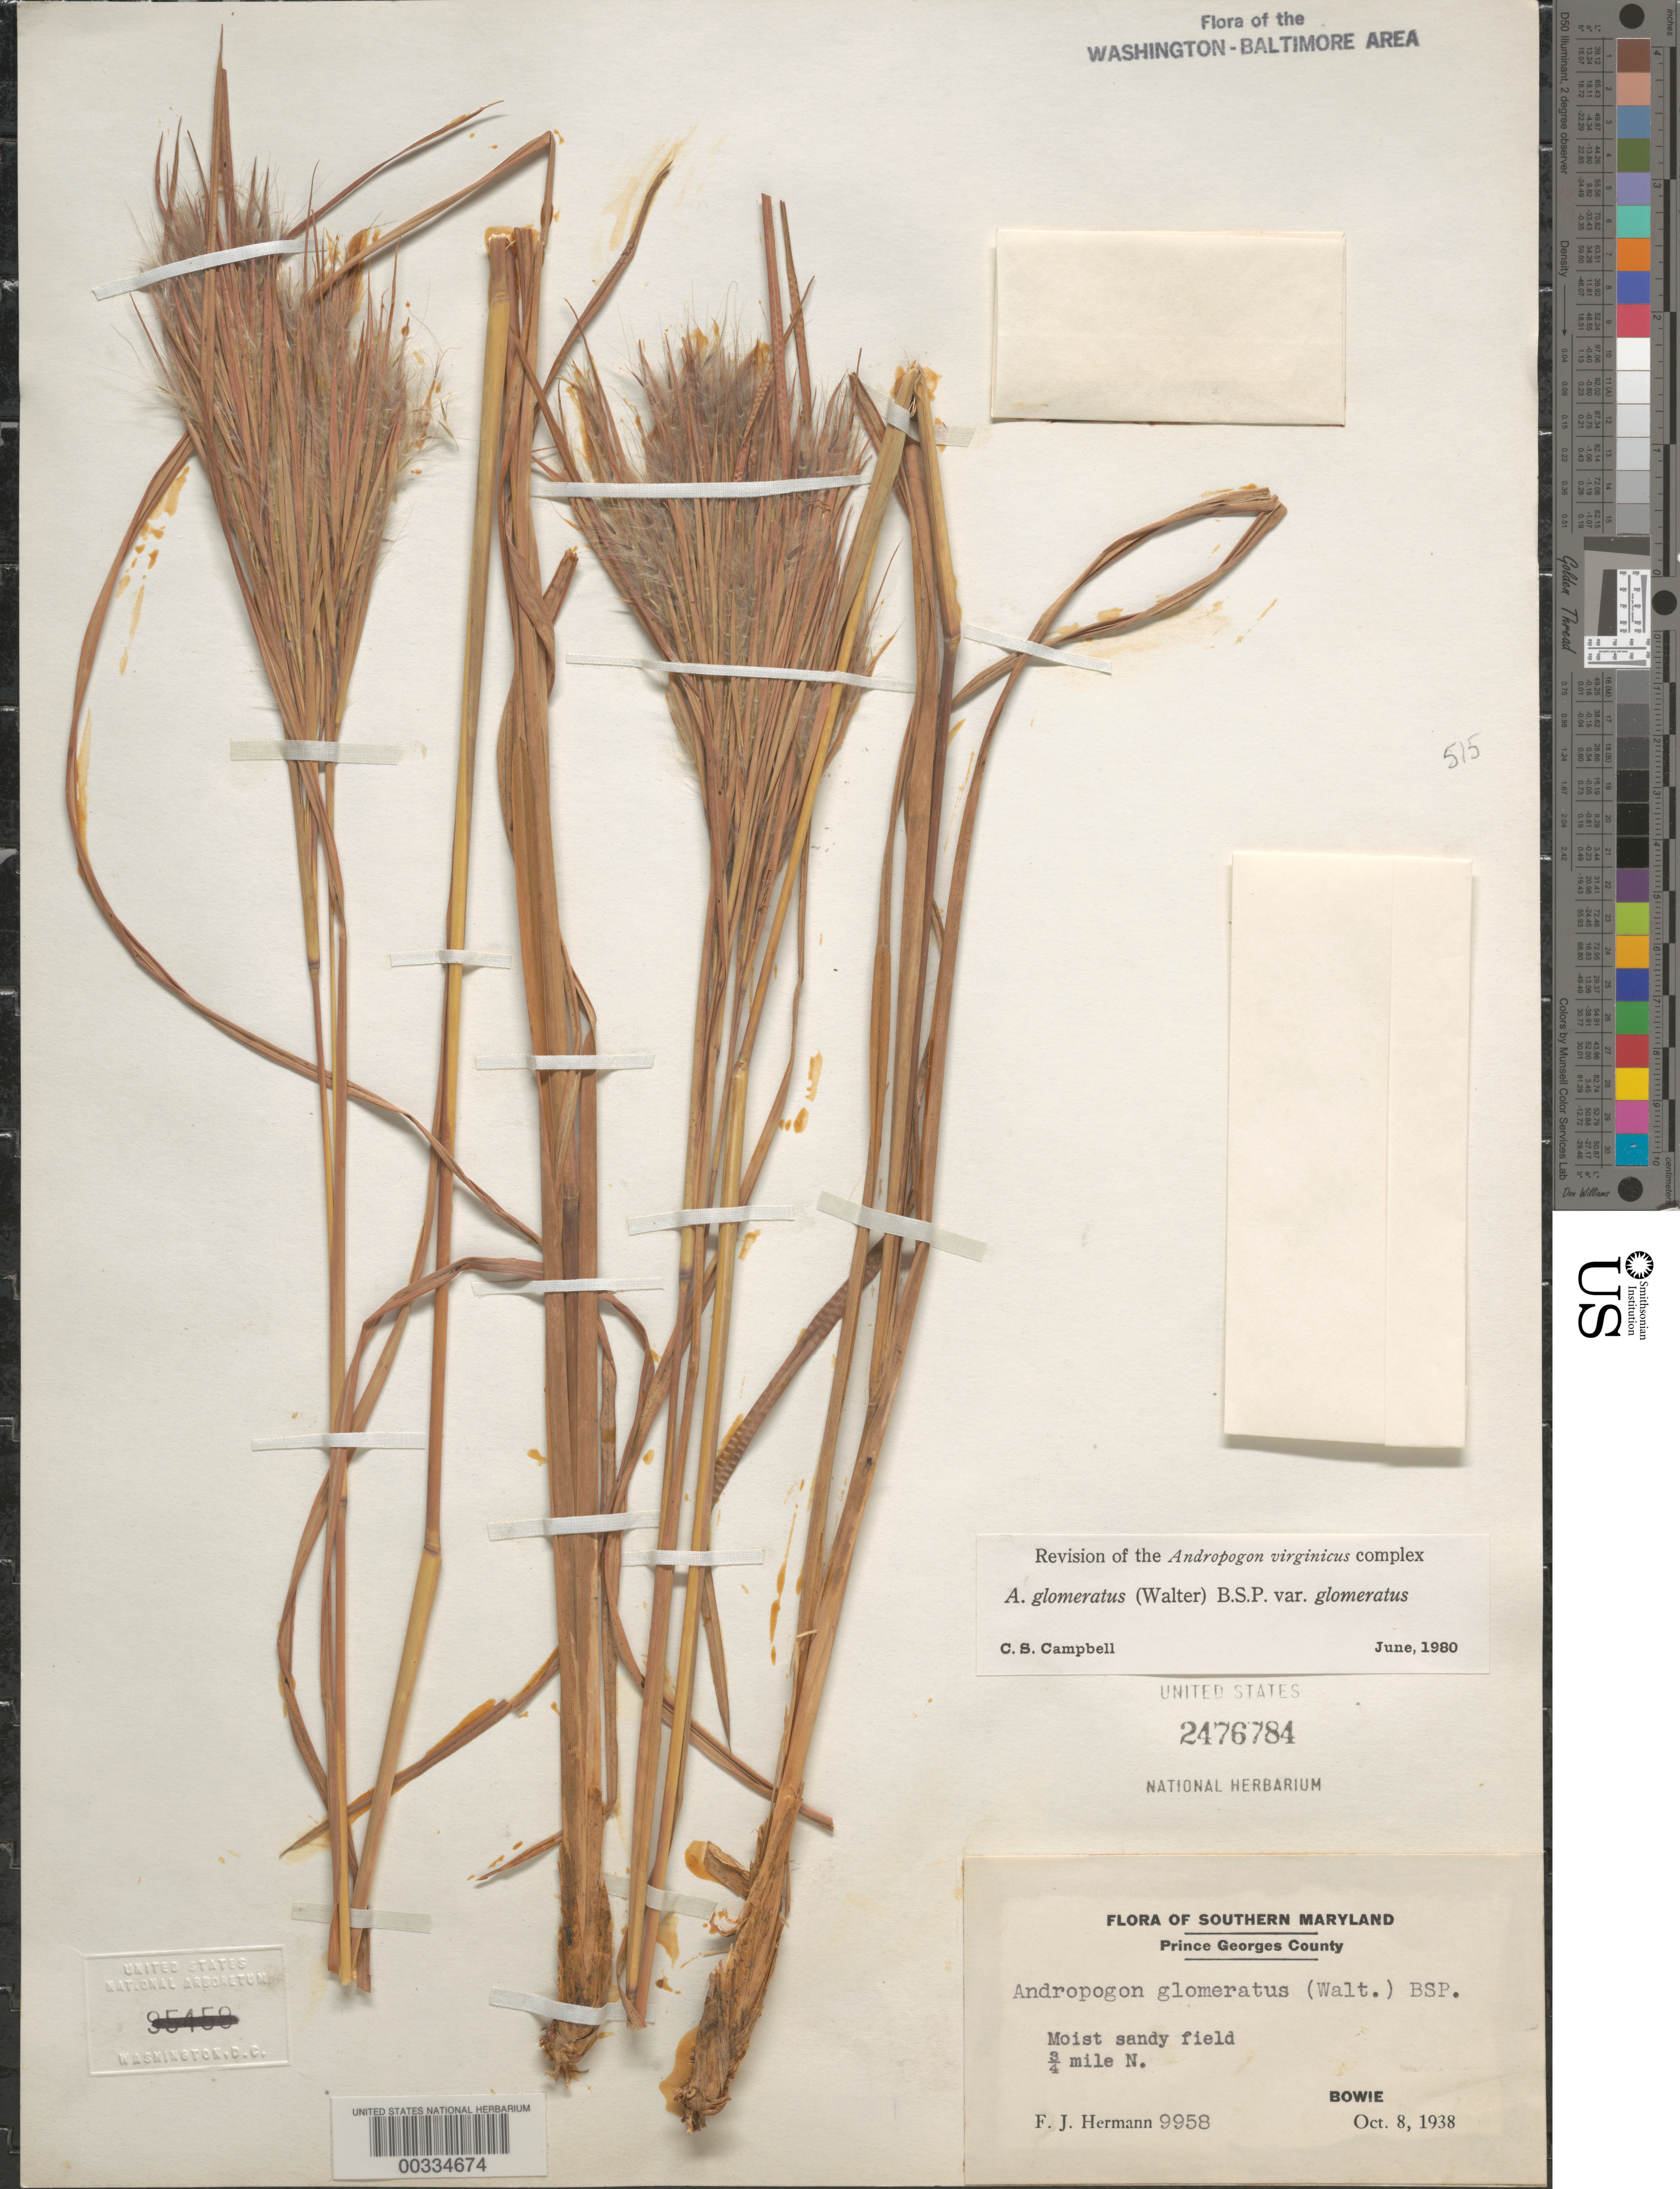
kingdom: Plantae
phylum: Tracheophyta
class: Liliopsida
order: Poales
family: Poaceae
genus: Andropogon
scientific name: Andropogon glomeratus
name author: (Walter) Britton, Stearns & Poggenb.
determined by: Campbell, C. S.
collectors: F. J. Hermann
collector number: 9958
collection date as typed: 08 Oct 1938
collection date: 1938-10-08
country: United States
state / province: Maryland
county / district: Prince George's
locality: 3/4 Mile N.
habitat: Moist sandy field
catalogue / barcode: US 2476784